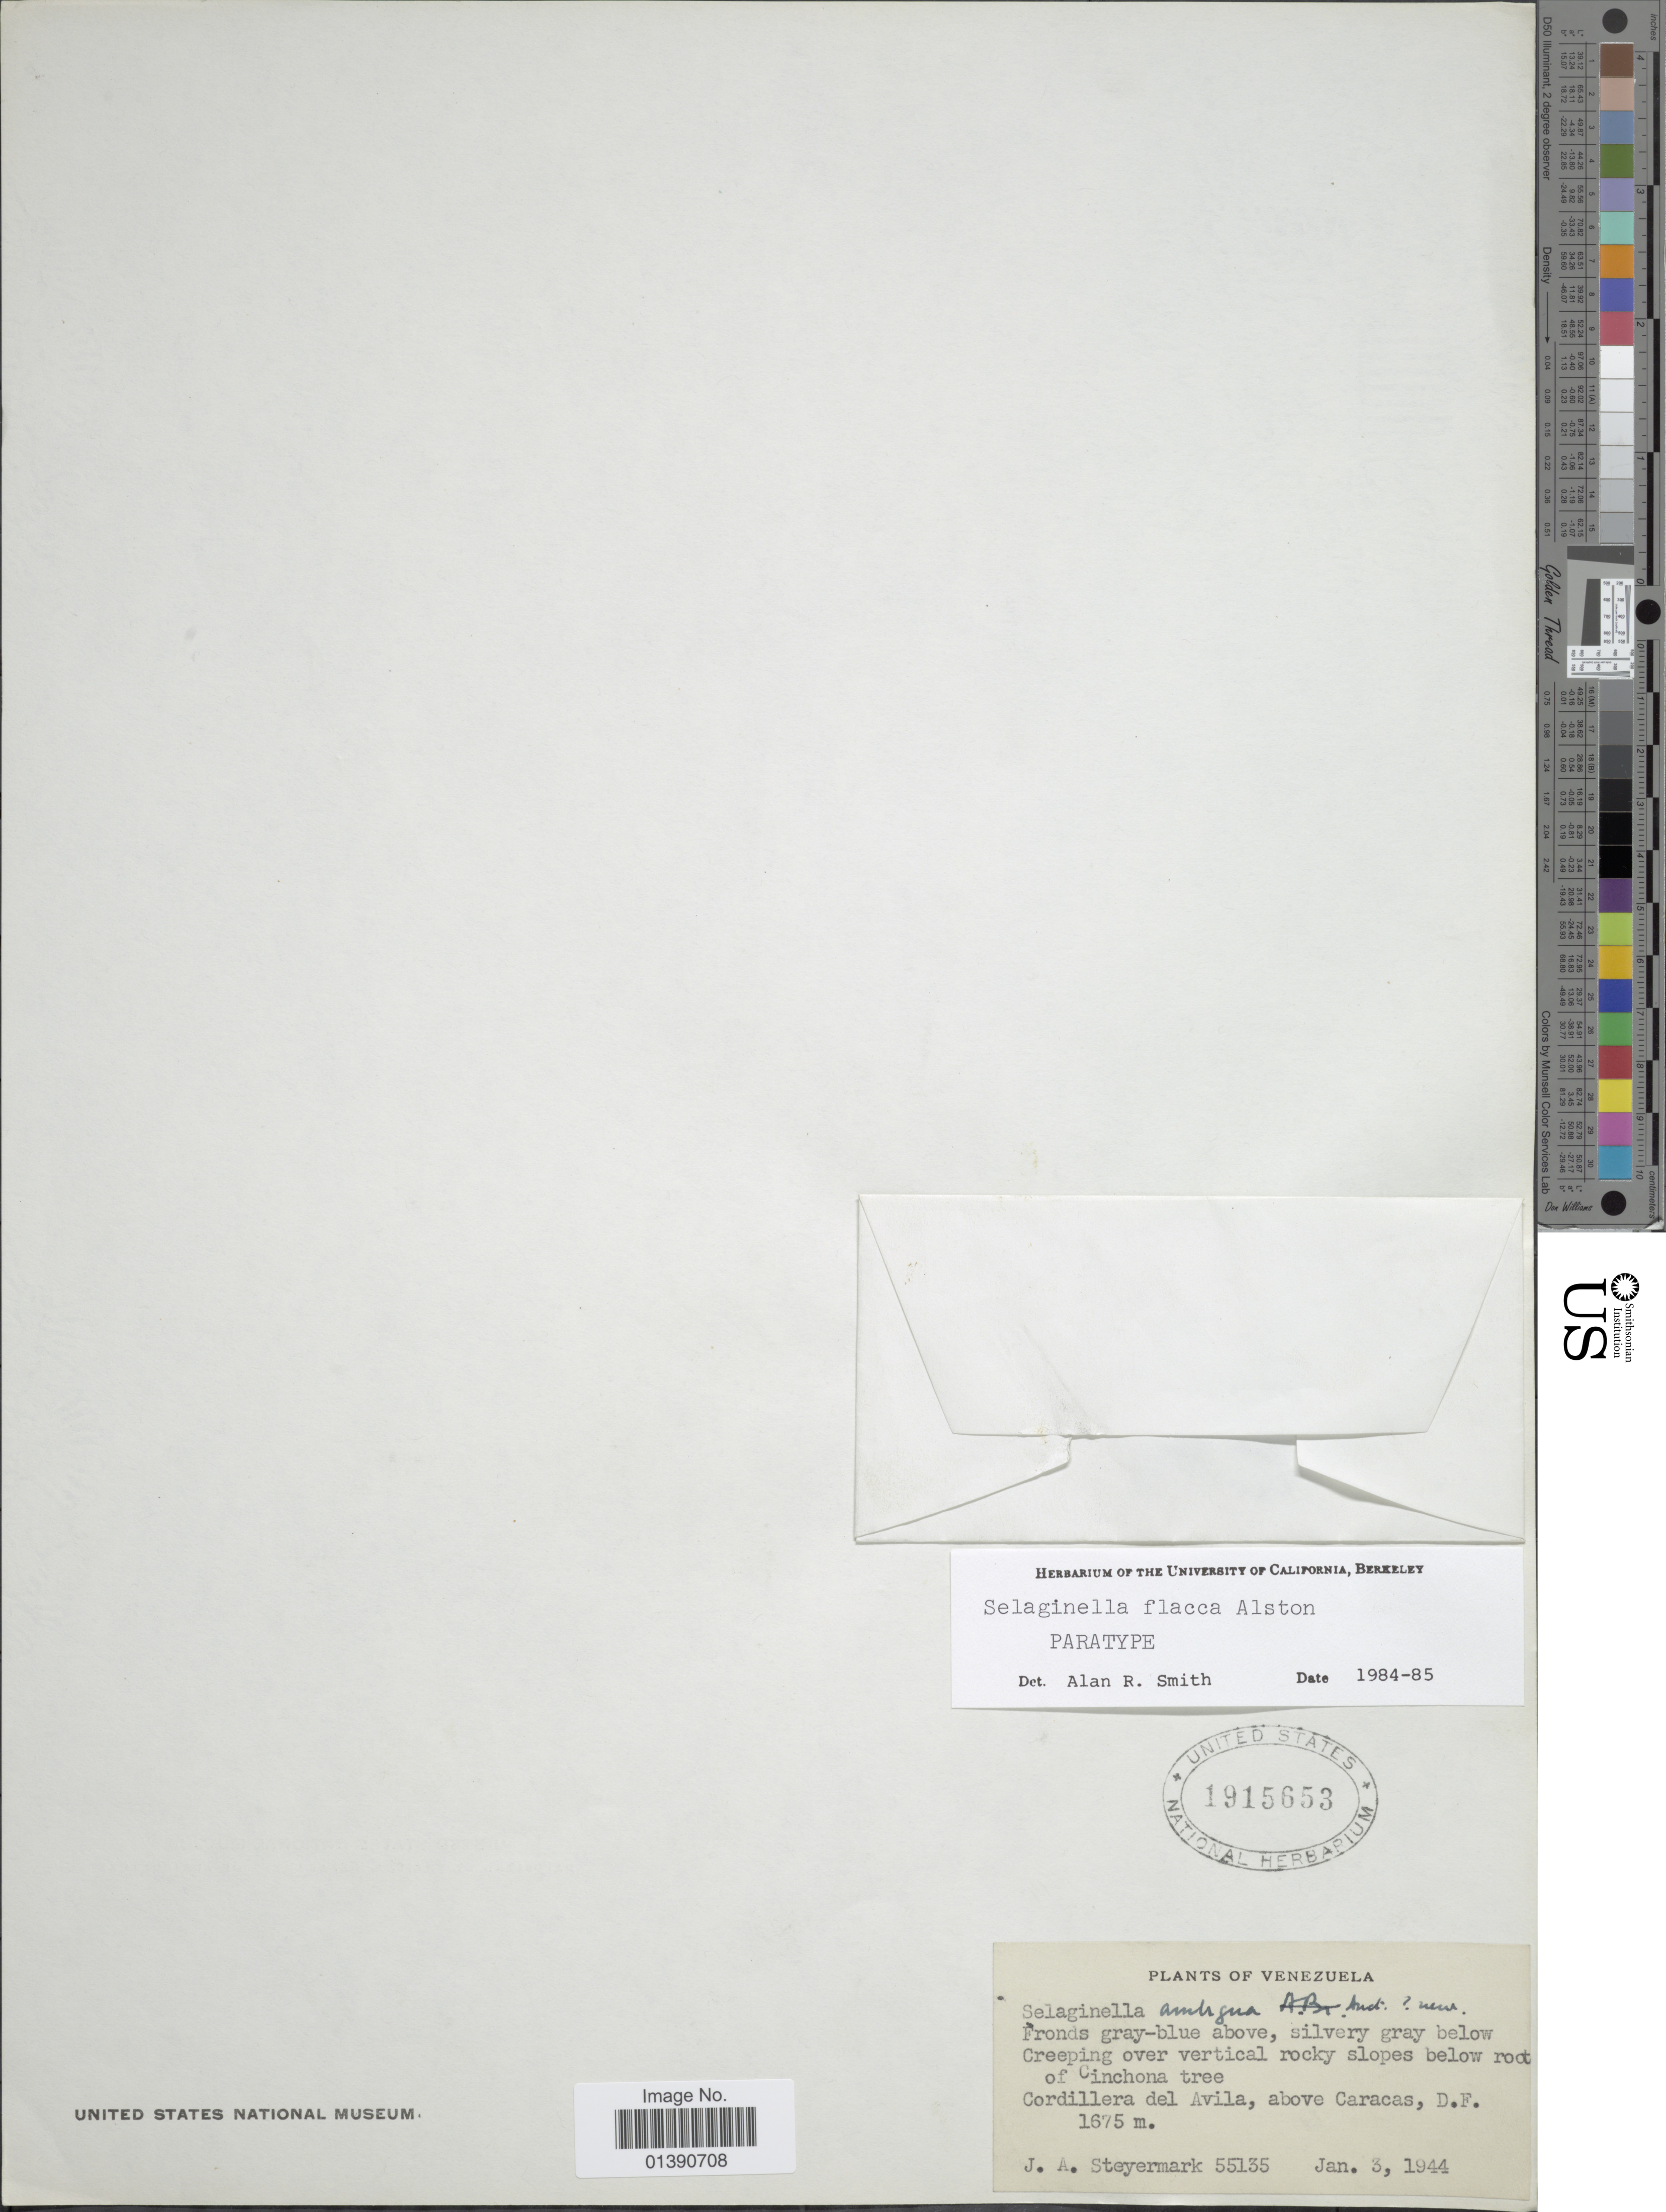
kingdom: Plantae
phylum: Tracheophyta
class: Lycopodiopsida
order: Selaginellales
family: Selaginellaceae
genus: Selaginella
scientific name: Selaginella flacca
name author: Alston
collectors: J. Steyermark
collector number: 55135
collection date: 1944-01-03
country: Venezuela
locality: Creeping over vertical rocku slopes below root of Cinchona tree Cordillera del Avila, above Caracas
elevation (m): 1675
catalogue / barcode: US 1915653